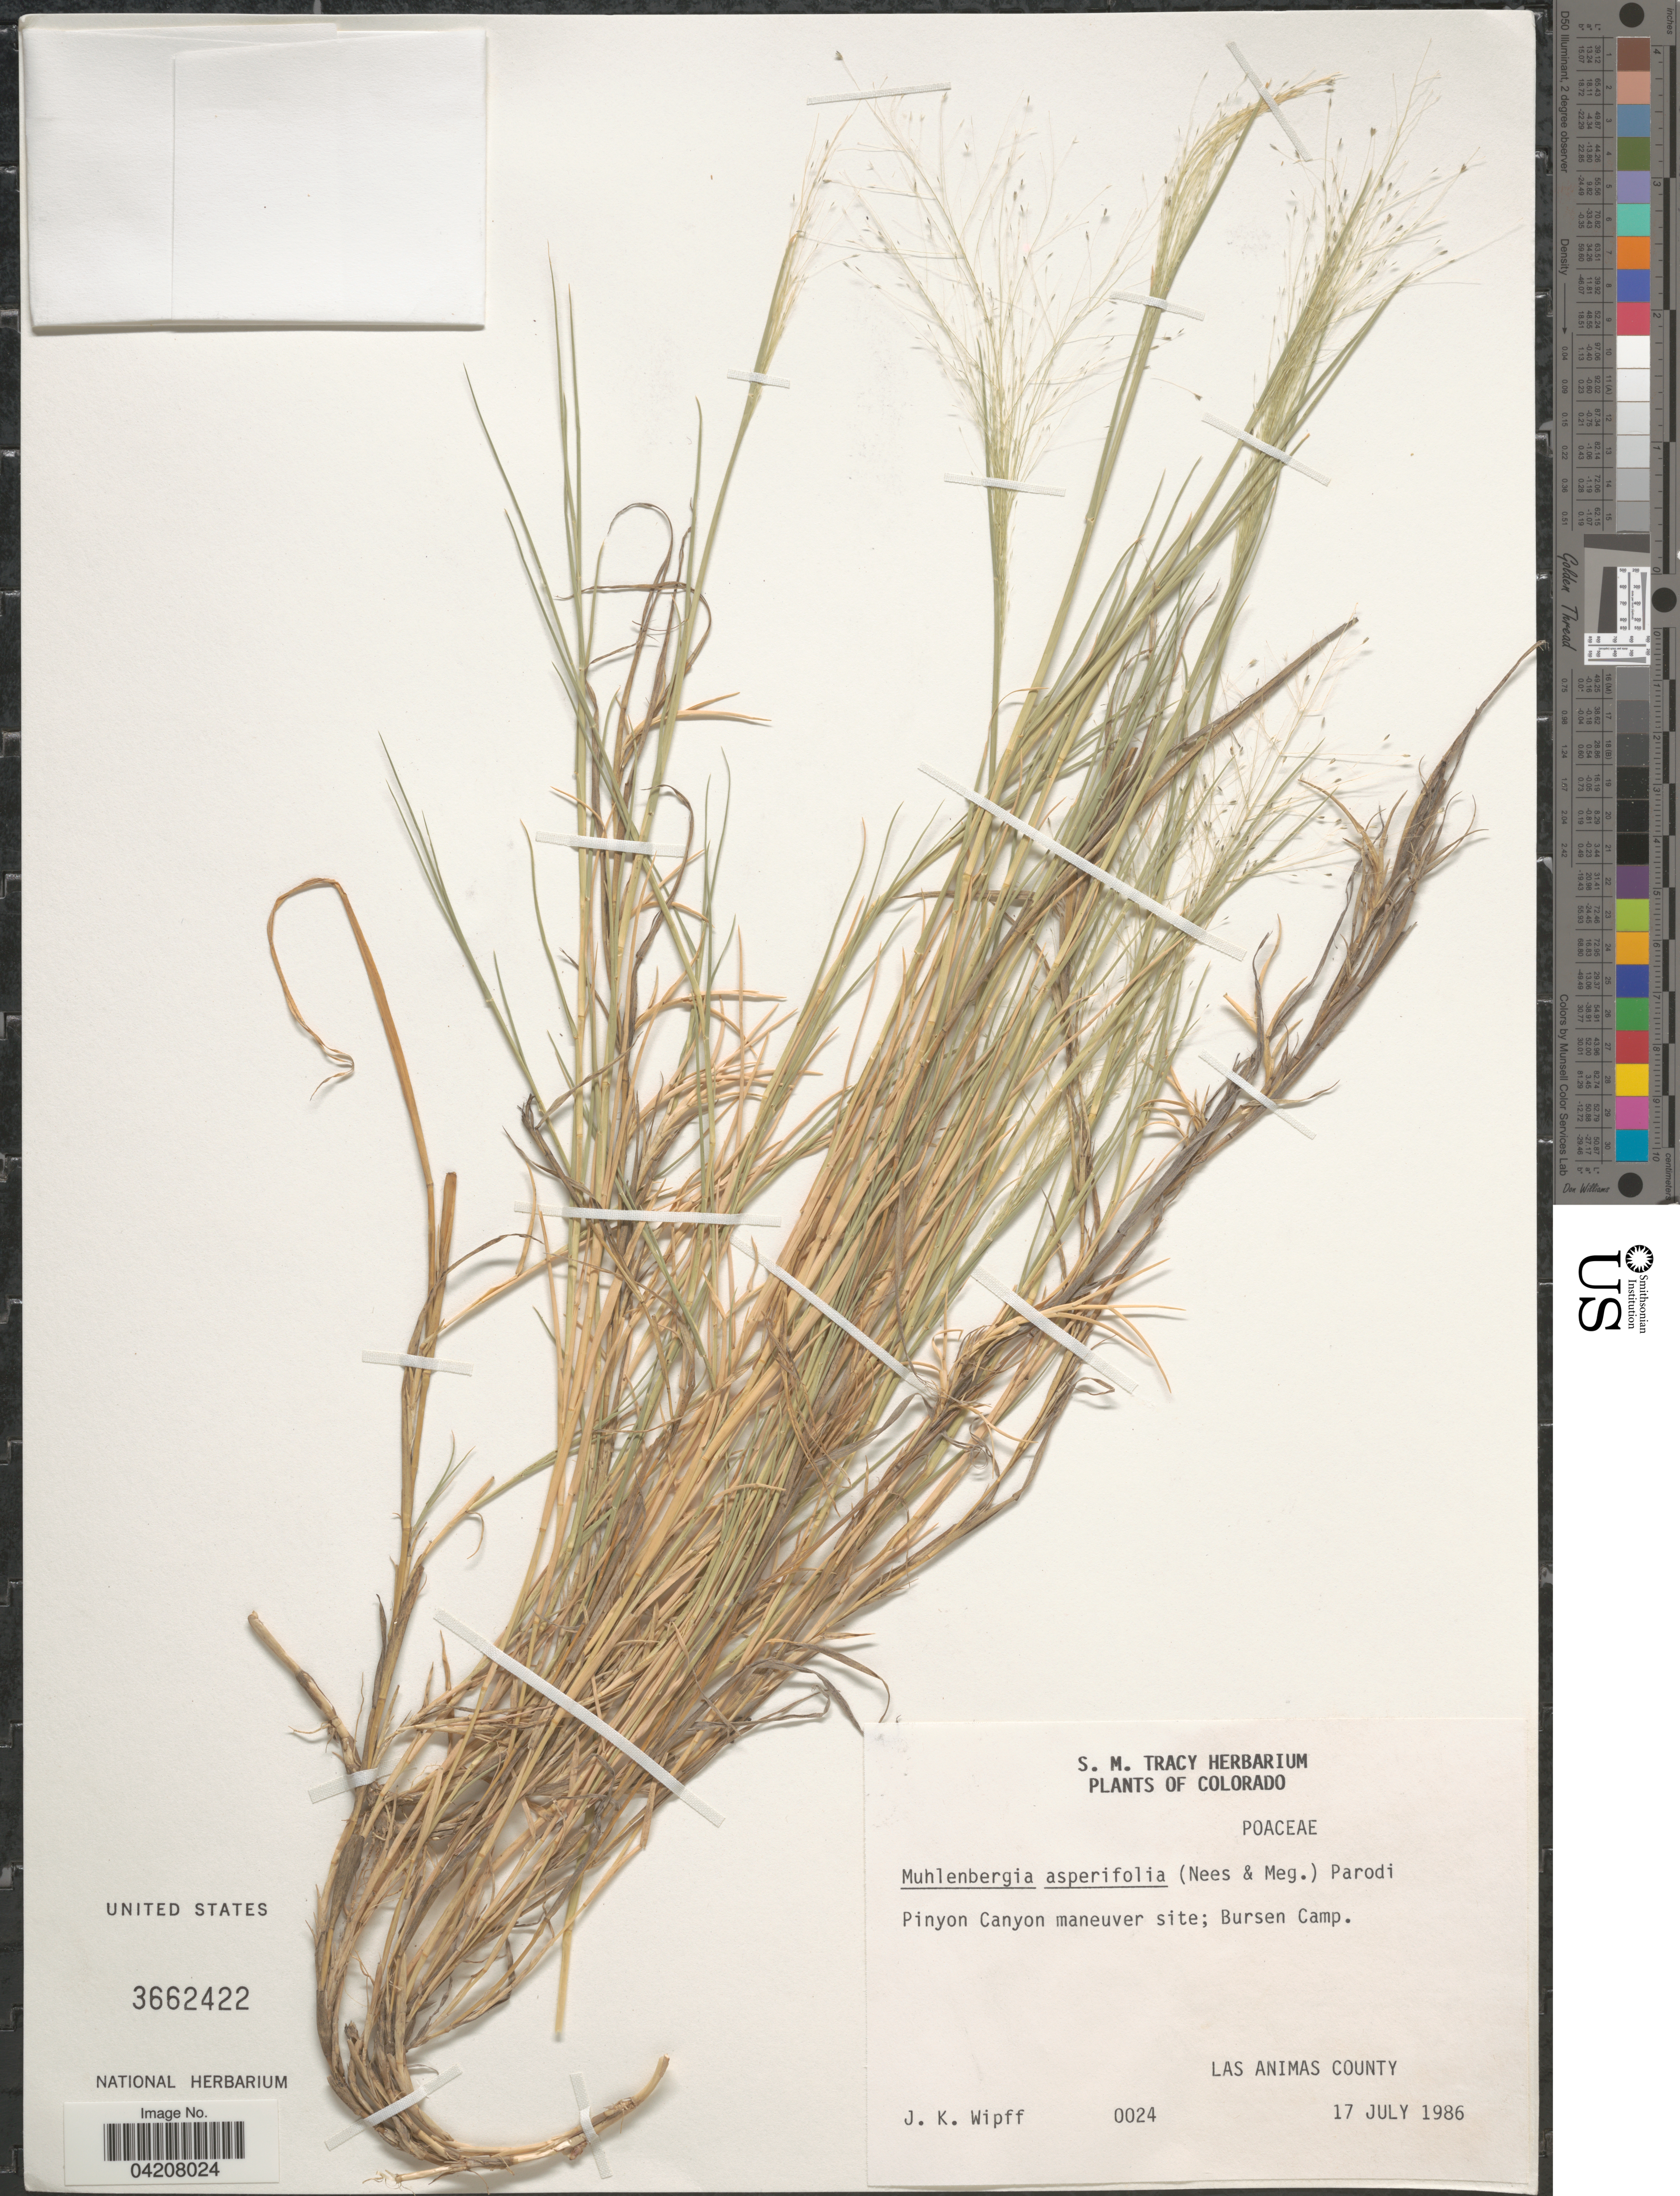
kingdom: Plantae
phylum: Tracheophyta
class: Liliopsida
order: Poales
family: Poaceae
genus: Muhlenbergia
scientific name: Muhlenbergia asperifolia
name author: (Nees & Meyen ex Trin.) Parodi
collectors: J. K. Wipff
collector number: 0024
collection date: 1986-07-17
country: United States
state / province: Colorado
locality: Pinyon Canyon maneuver site; Bursen Camp. Las Animas County.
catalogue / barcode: US 3662422